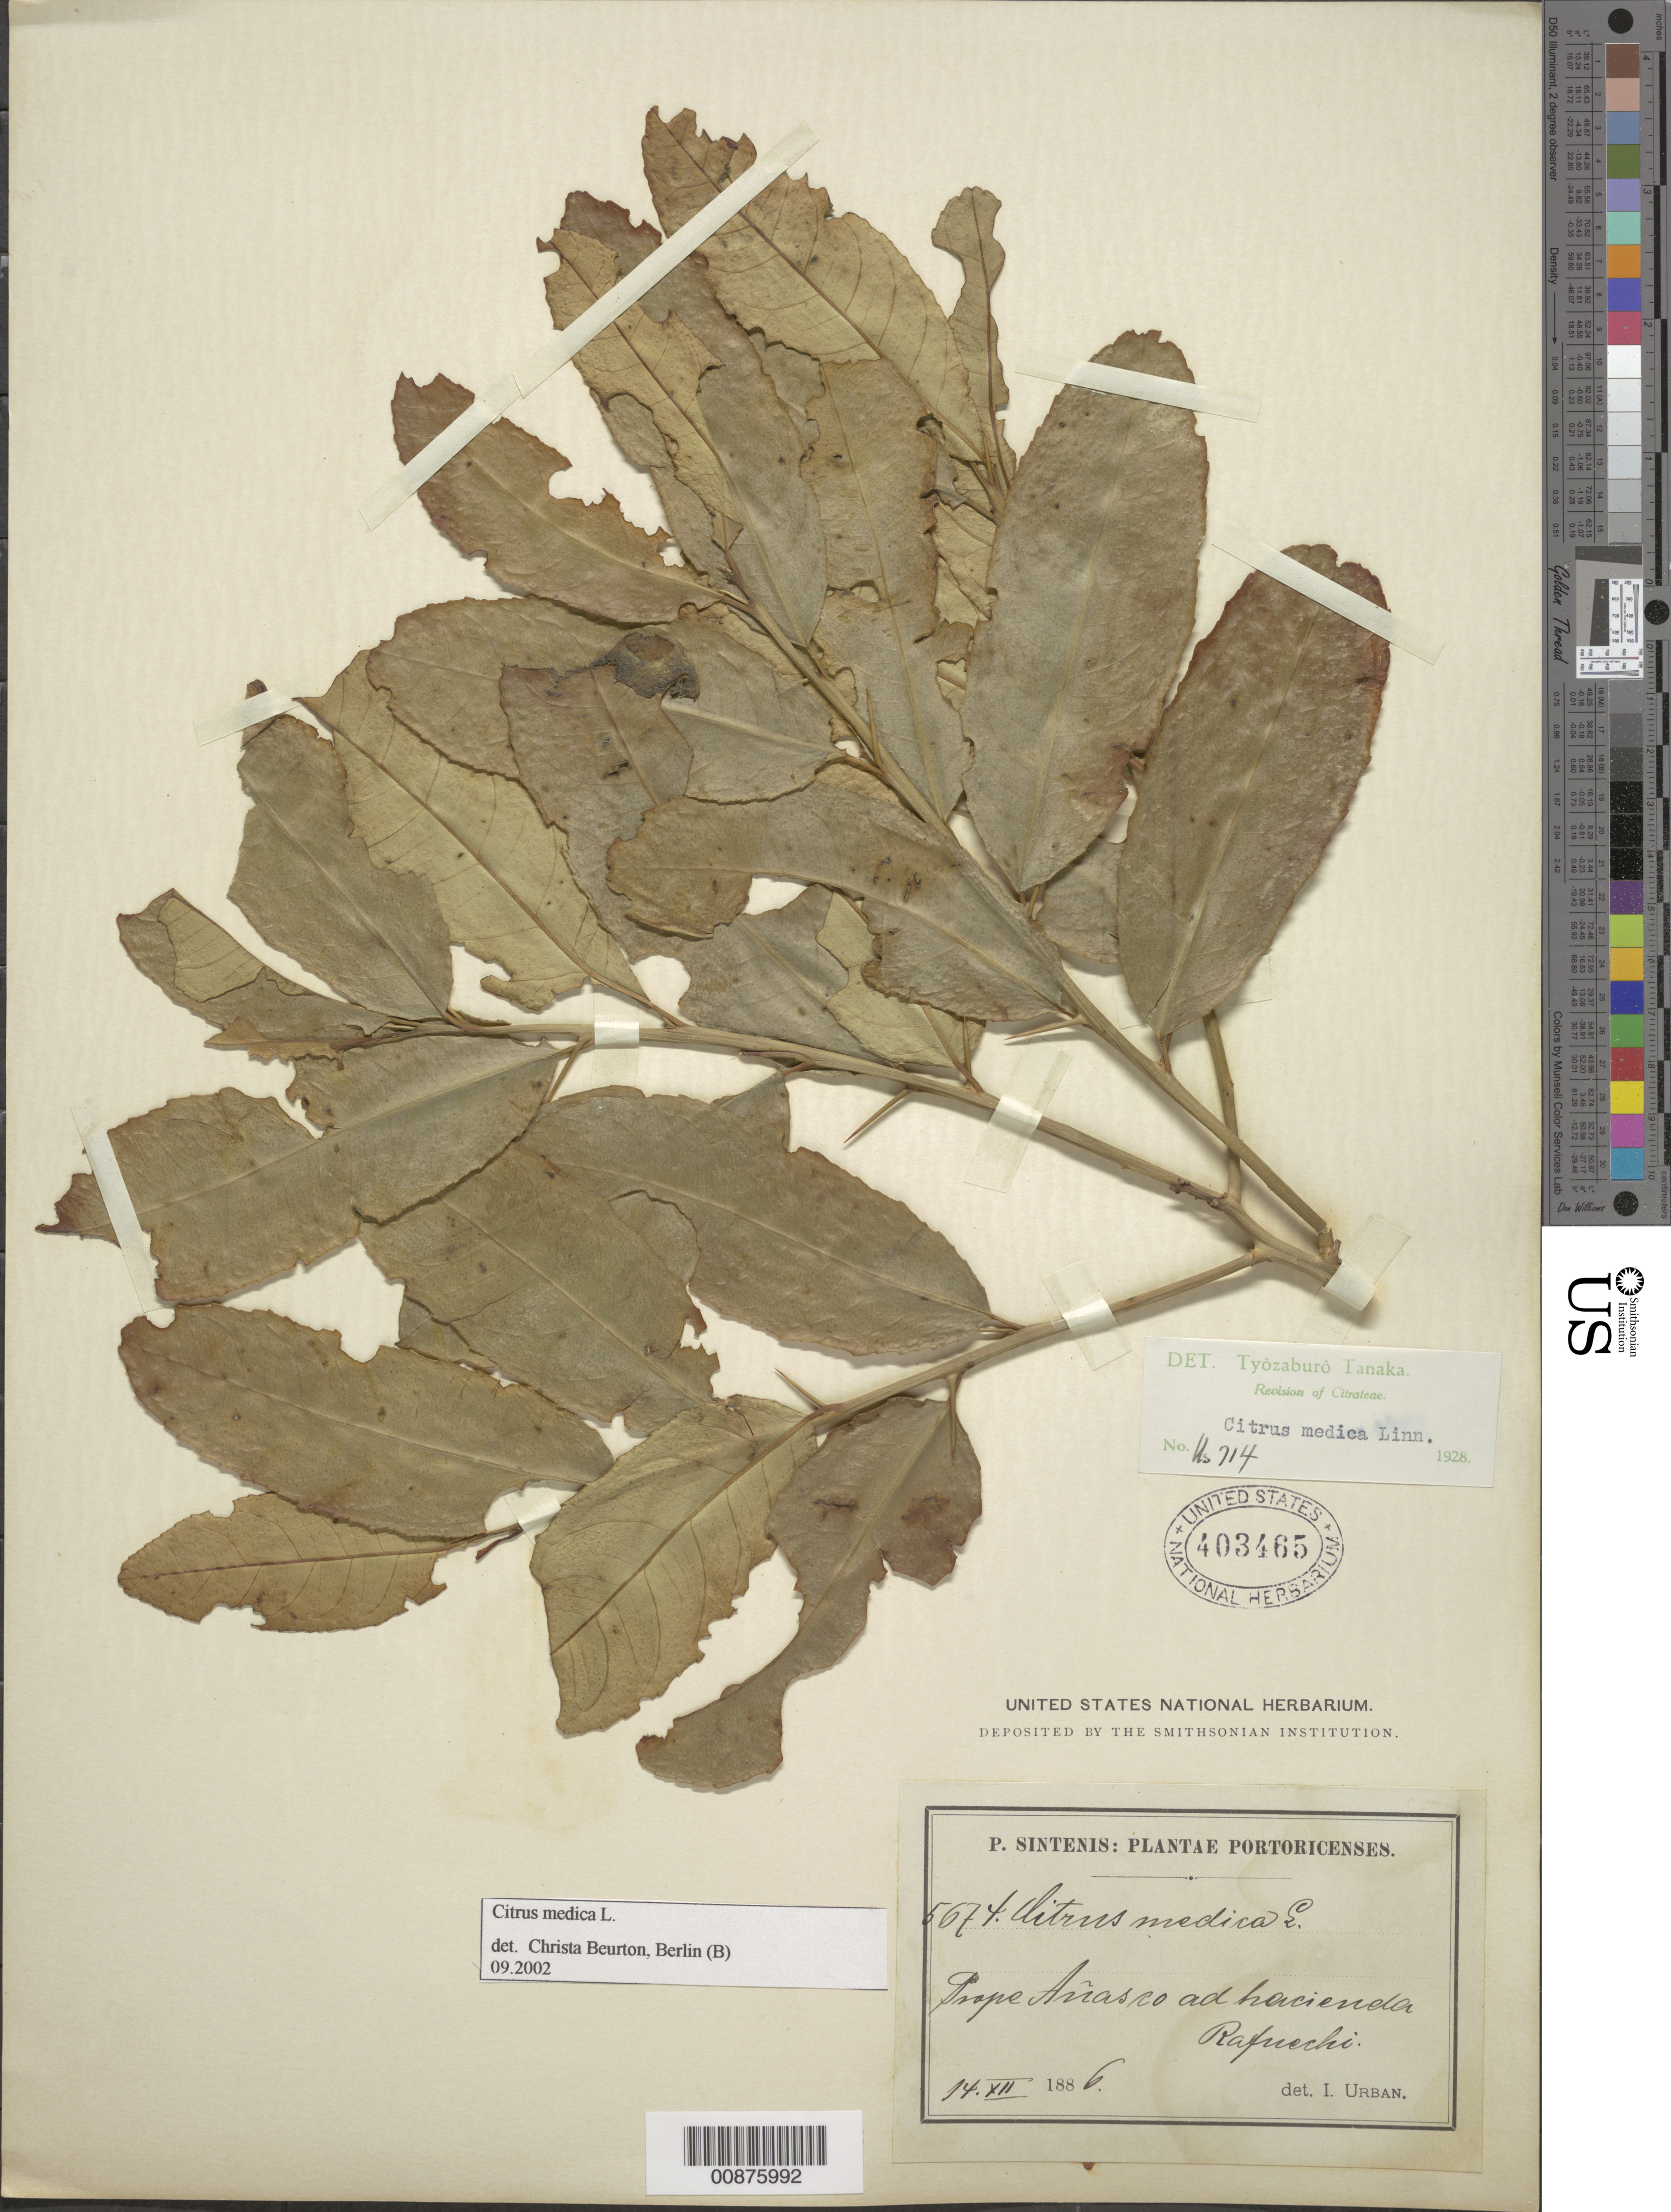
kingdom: Plantae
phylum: Tracheophyta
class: Magnoliopsida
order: Sapindales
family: Rutaceae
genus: Citrus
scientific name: Citrus medica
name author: L.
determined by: Beurton, C.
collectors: P. Sintenis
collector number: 5674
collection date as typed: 14 Dec 1886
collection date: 1886-12-14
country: Puerto Rico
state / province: Mayagüez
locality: Añasco, Hacienda "Raffuechi"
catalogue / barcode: US 403465